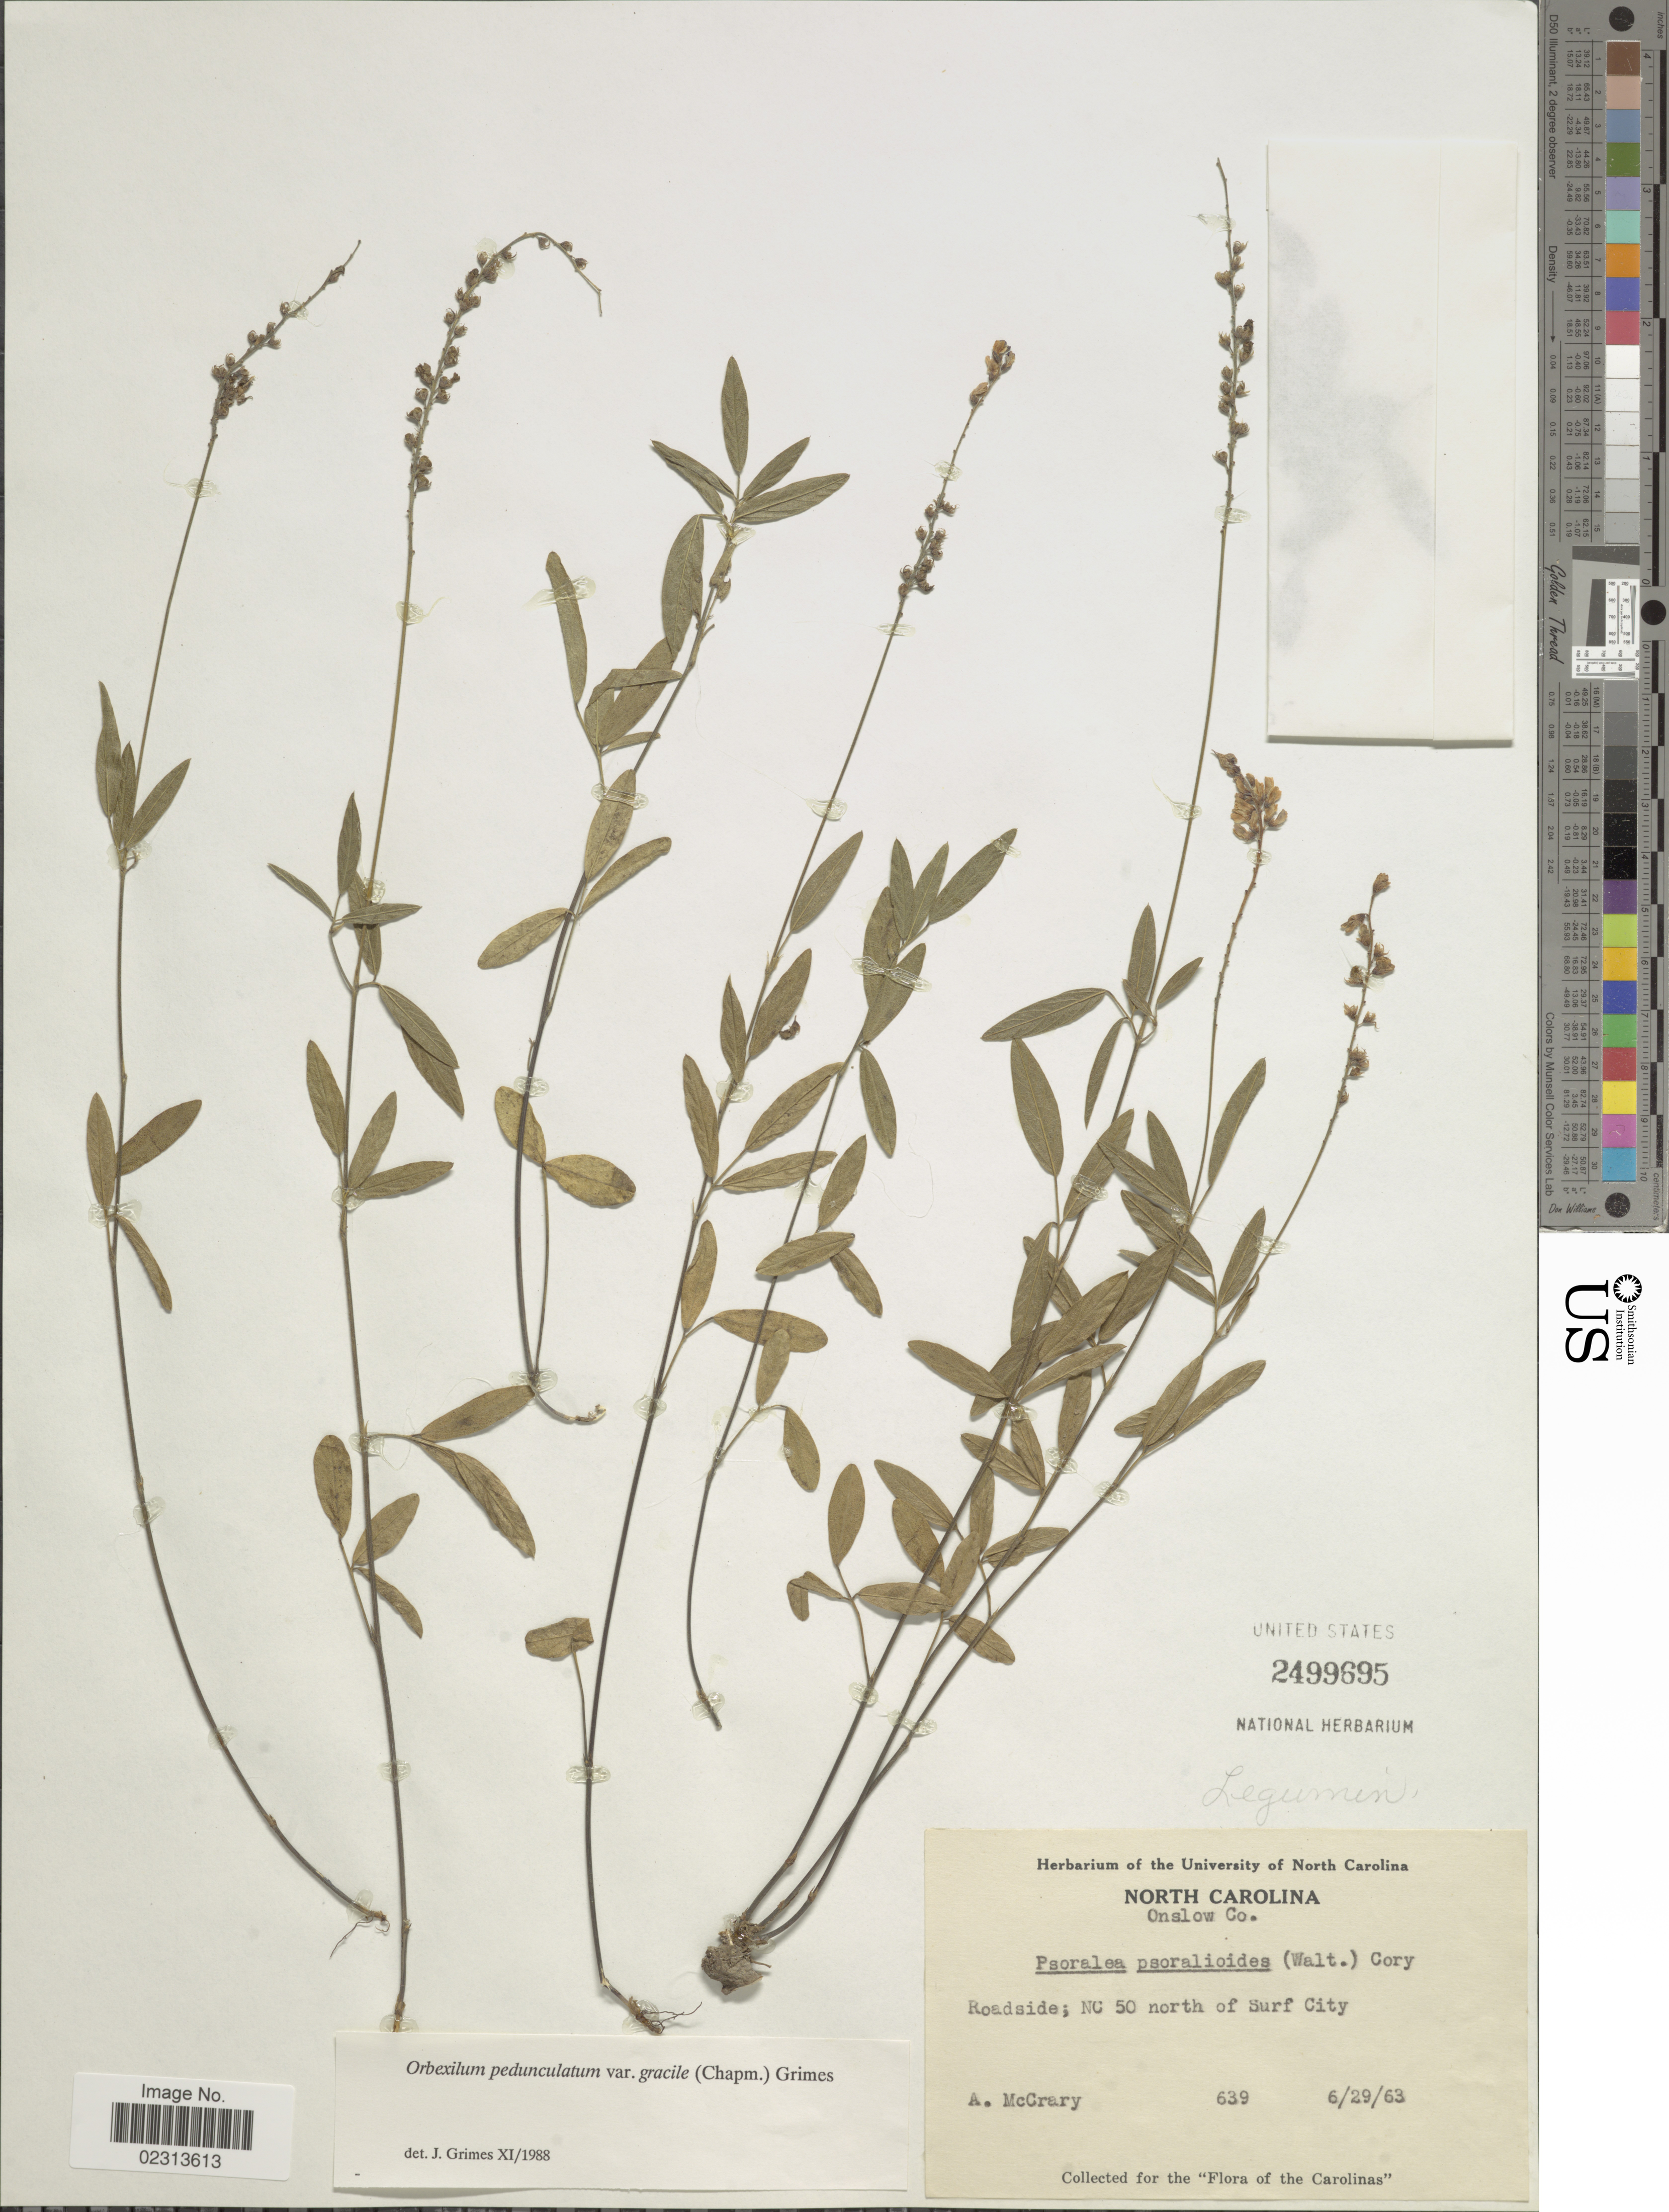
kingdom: Plantae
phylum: Tracheophyta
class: Magnoliopsida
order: Fabales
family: Fabaceae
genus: Orbexilum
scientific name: Orbexilum pedunculatum var. gracile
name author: (Torr. & A. Gray) J.W. Grimes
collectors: A. McCrary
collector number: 639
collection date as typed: Transcribed d/m/y: 29/6/63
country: United States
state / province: North Carolina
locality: Onslow Co., NC. 50 north of Surf City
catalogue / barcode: US 2499695